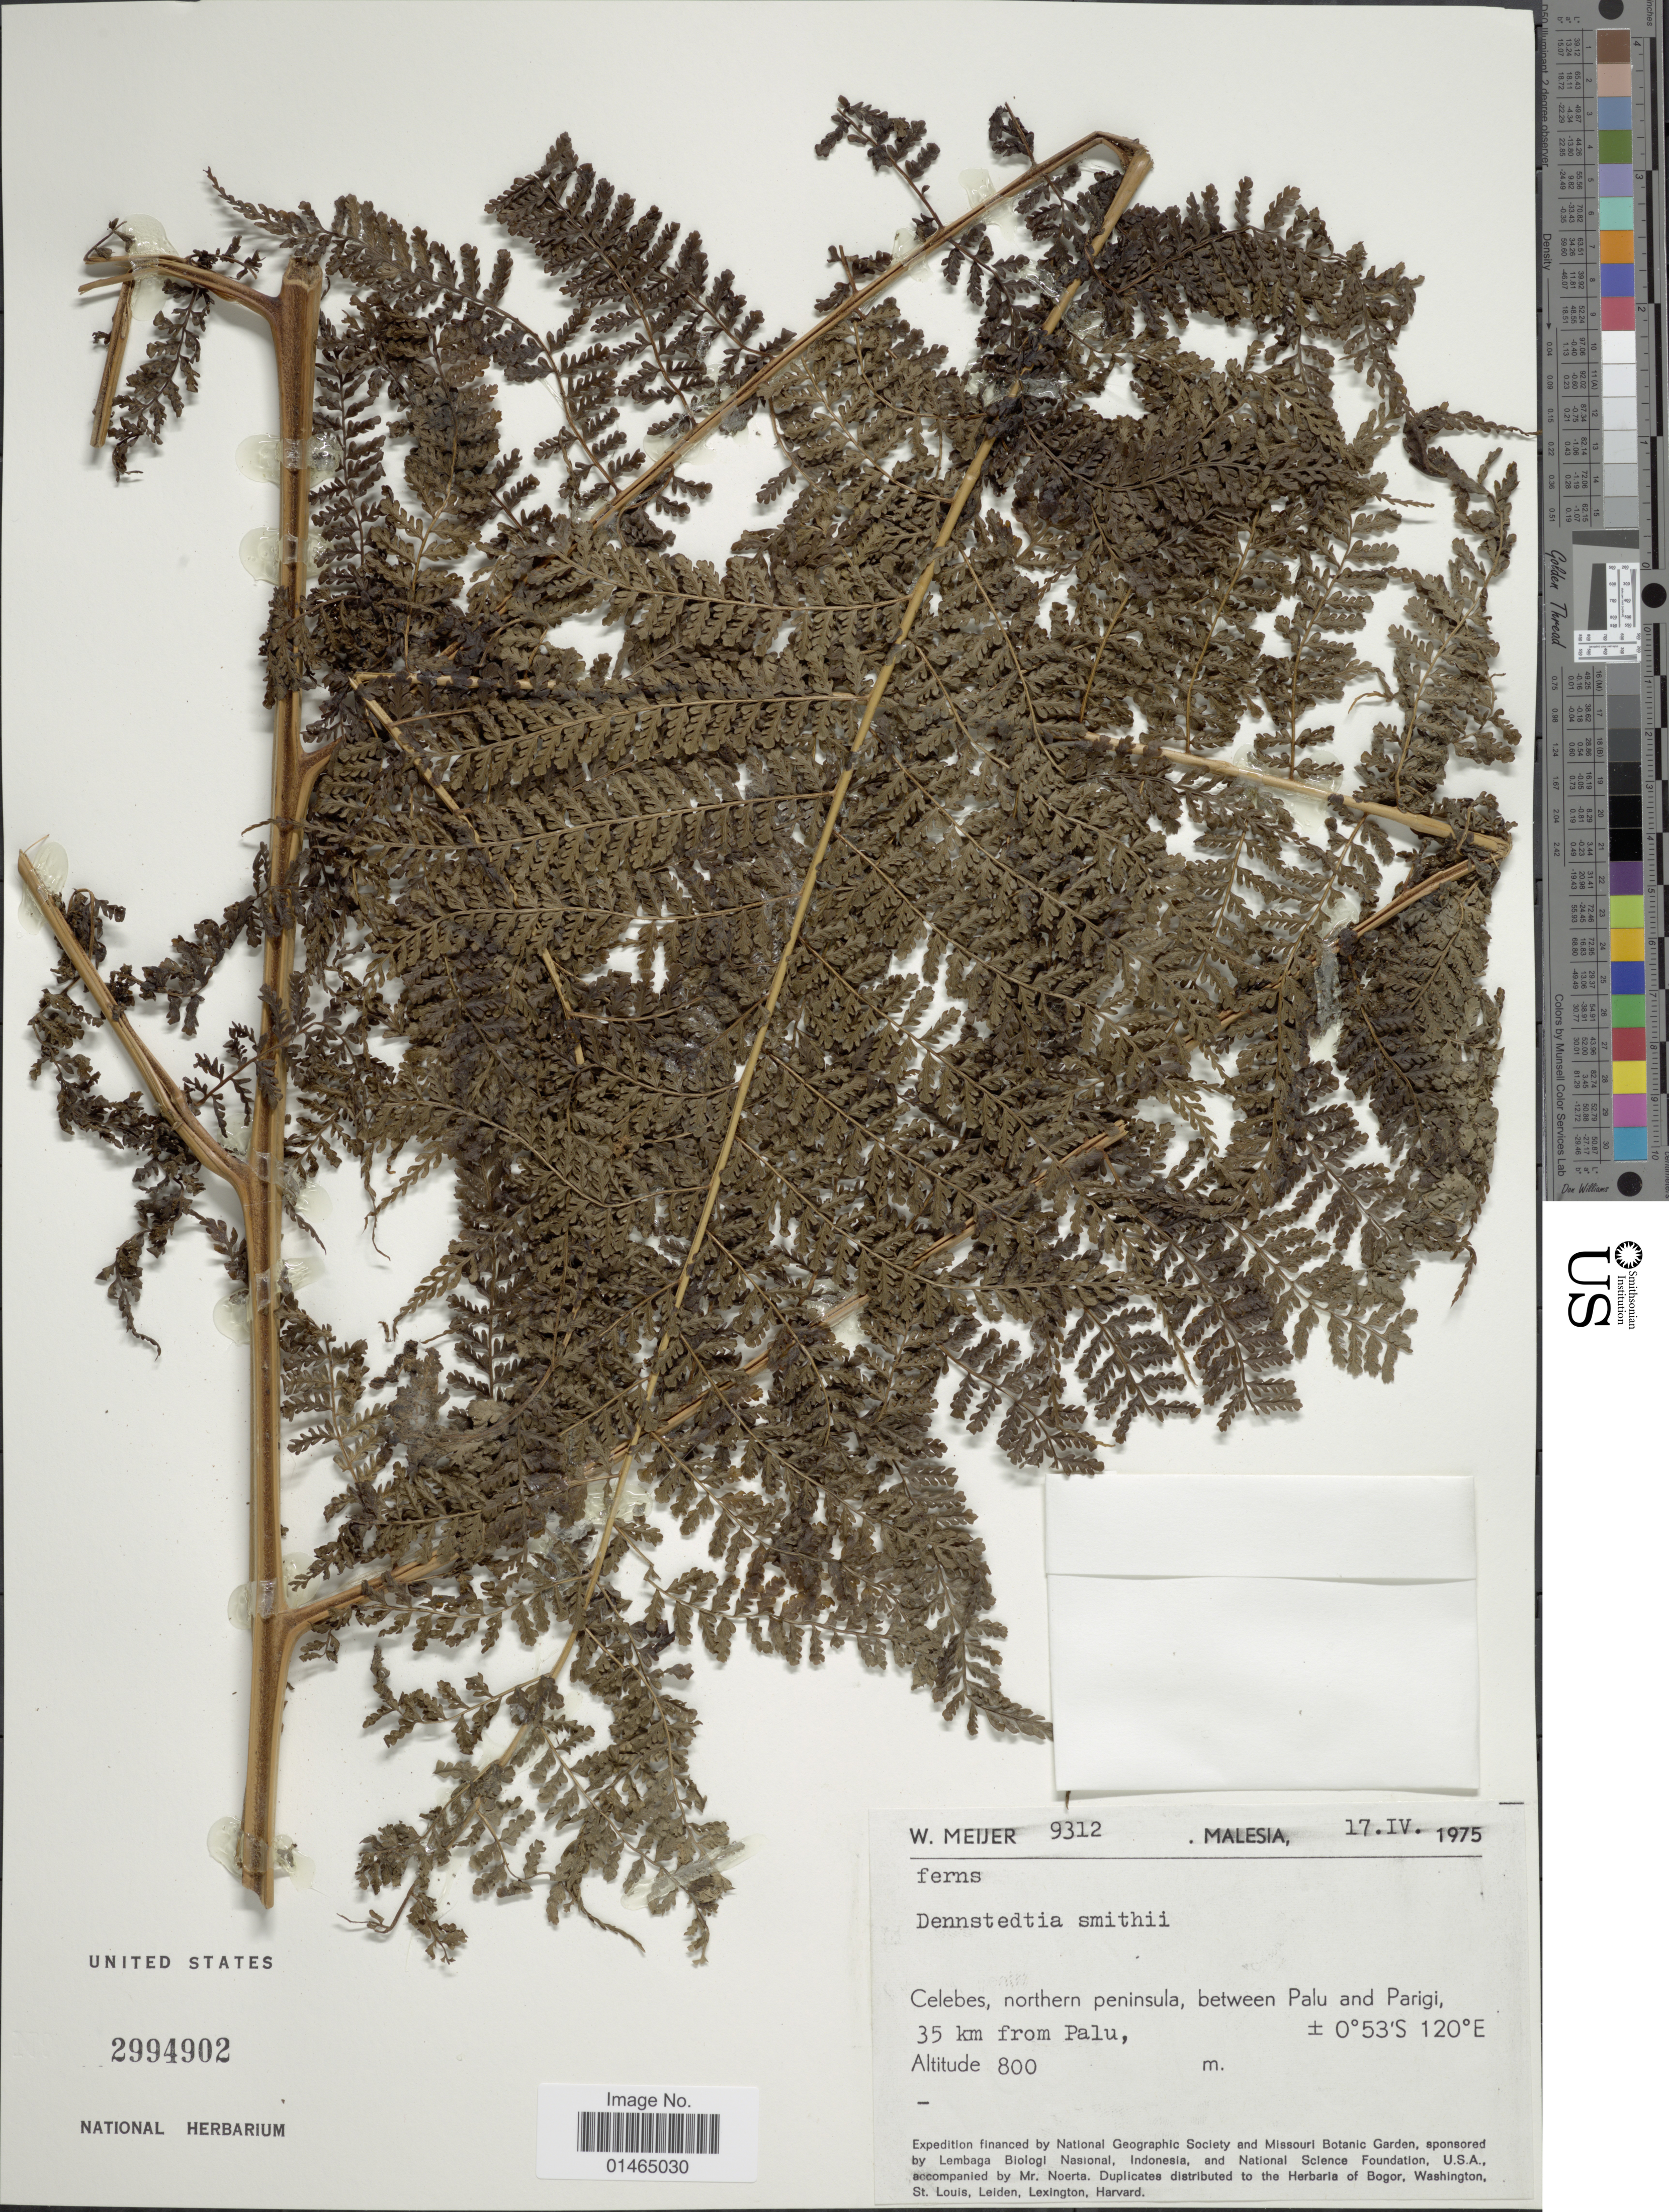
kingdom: Plantae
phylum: Tracheophyta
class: Polypodiopsida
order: Polypodiales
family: Dennstaedtiaceae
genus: Dennstaedtia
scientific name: Dennstaedtia smithii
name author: (Hook.) T. Moore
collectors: W. Meijer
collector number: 9312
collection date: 1975-04-17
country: Malaysia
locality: Celebes, northern peninsula, between Palu and Parigi, 35 km from Palu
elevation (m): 800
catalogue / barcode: US 2994902